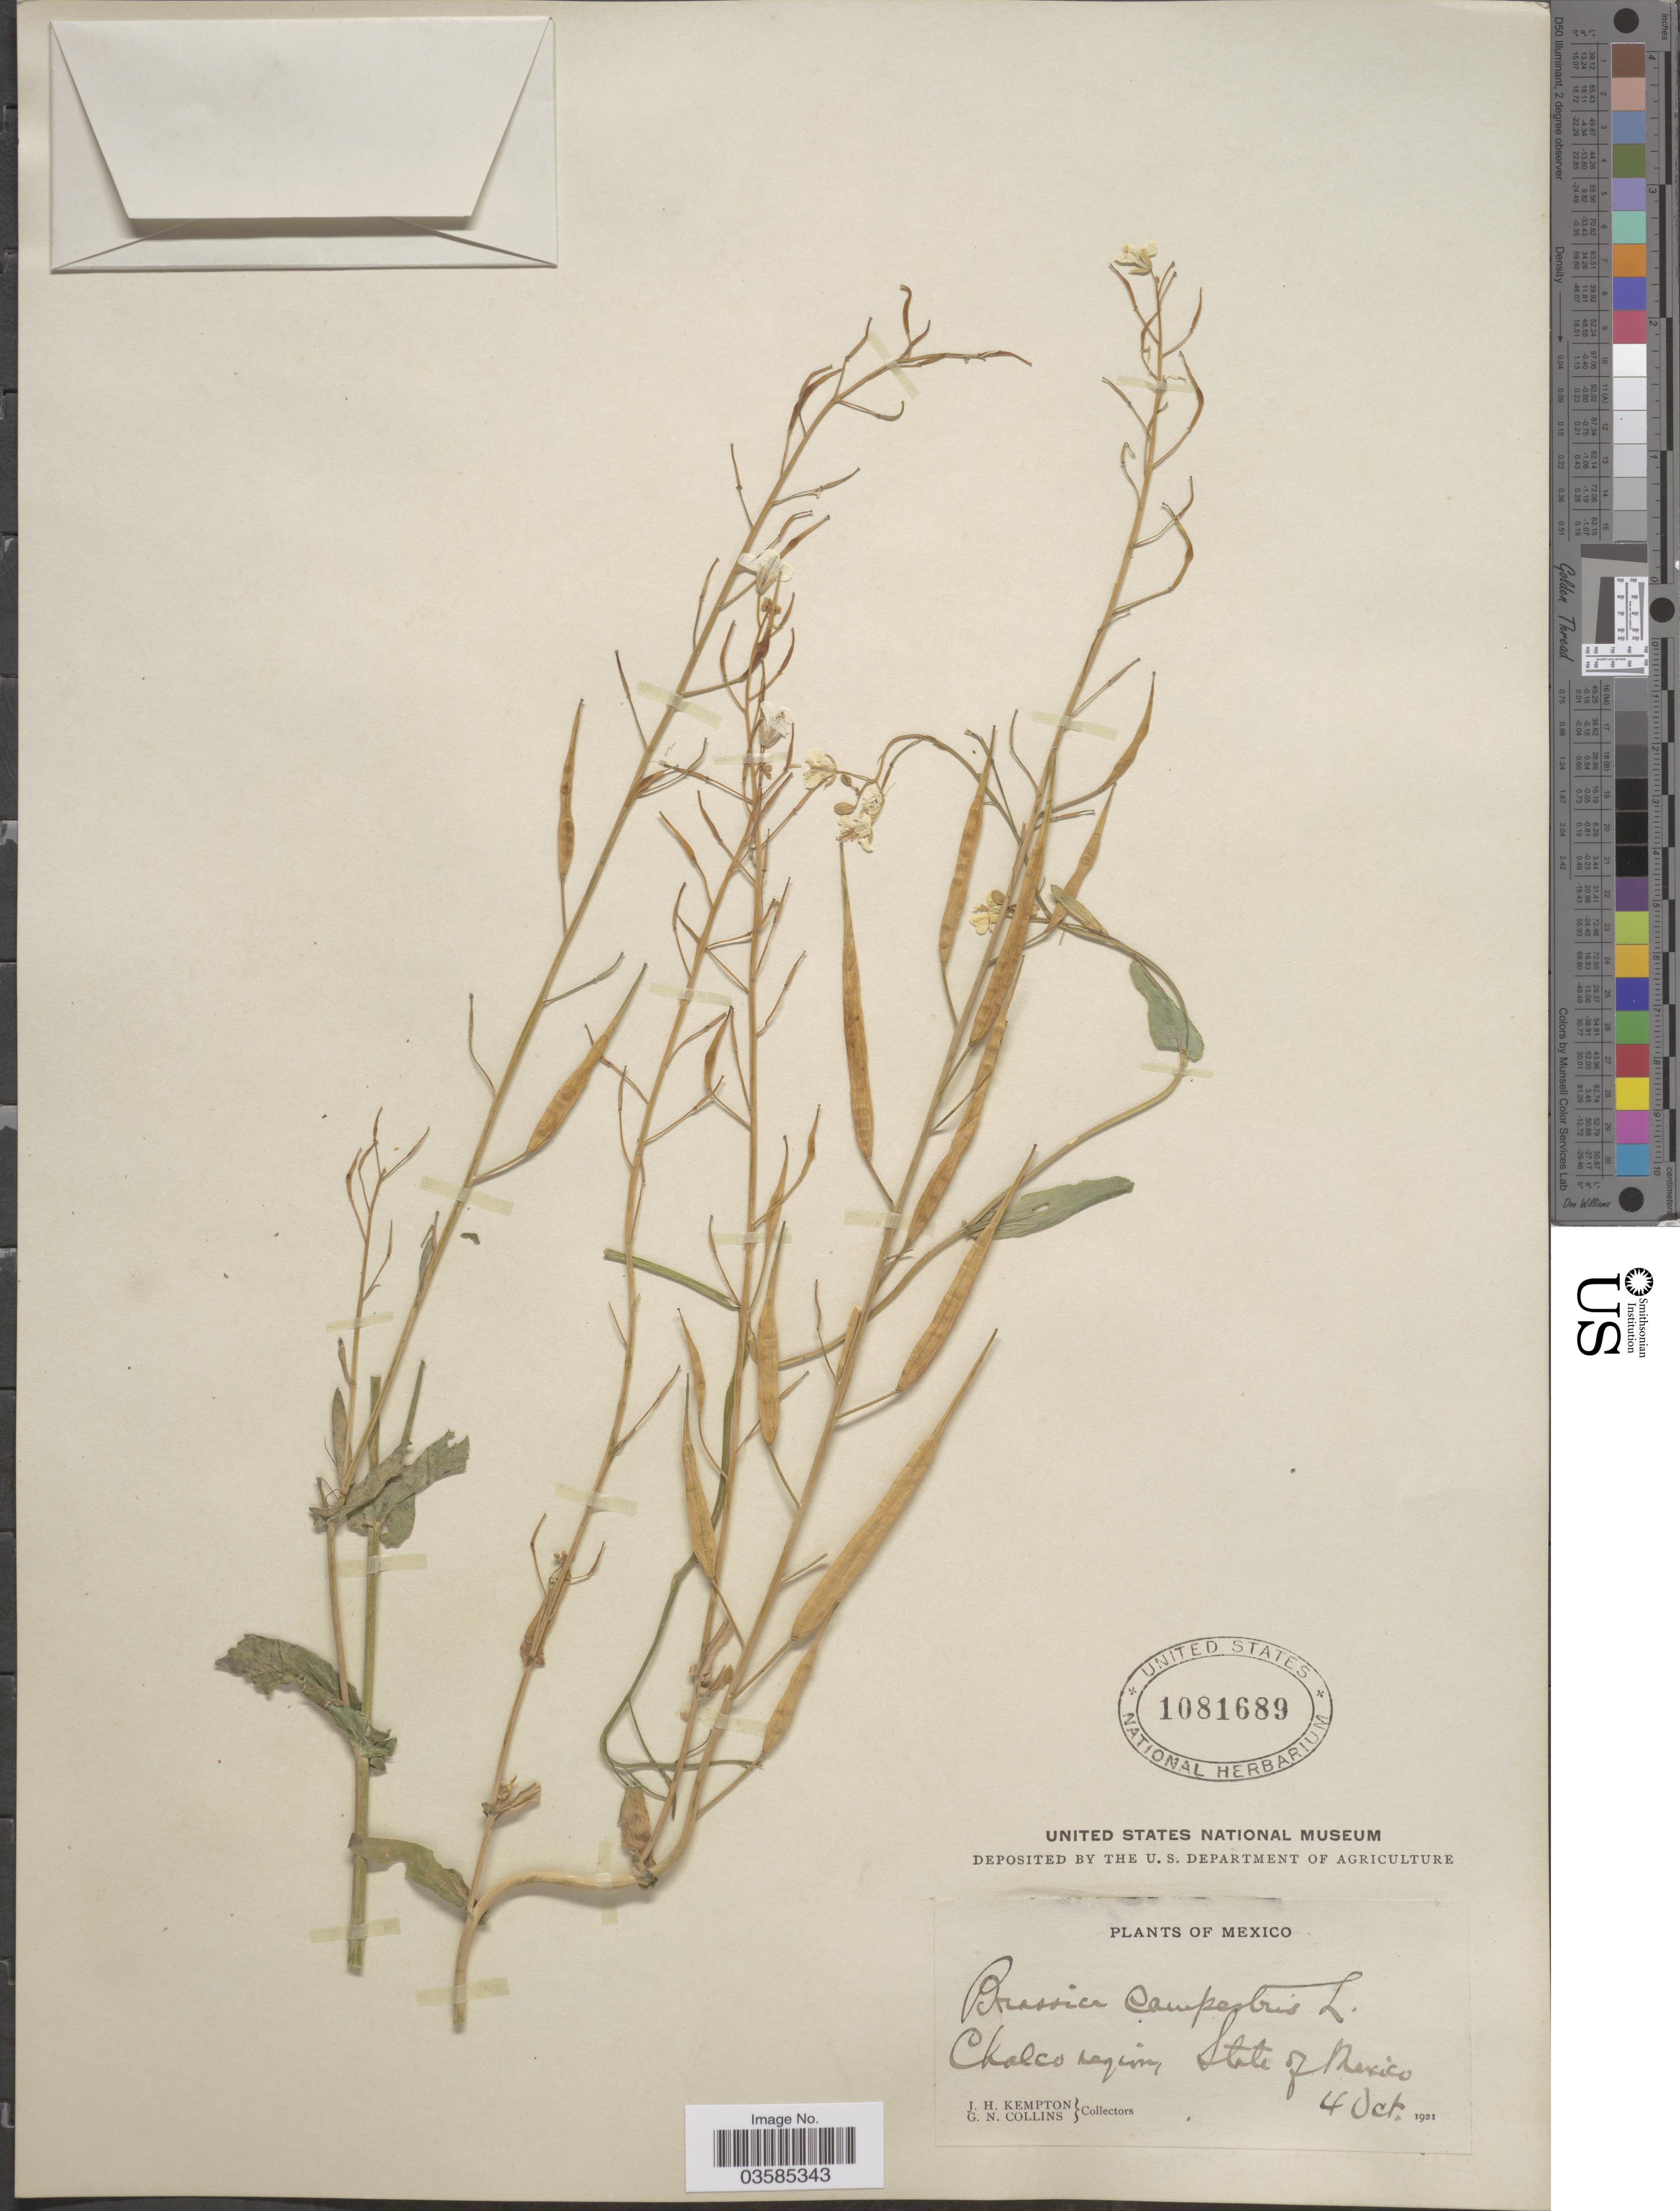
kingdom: Plantae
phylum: Tracheophyta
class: Magnoliopsida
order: Brassicales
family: Brassicaceae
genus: Brassica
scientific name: Brassica campestris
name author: L.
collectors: J. H. Kempton & G. Collins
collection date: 1921-10-04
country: Mexico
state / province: México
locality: Chalco region.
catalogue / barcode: US 1081689